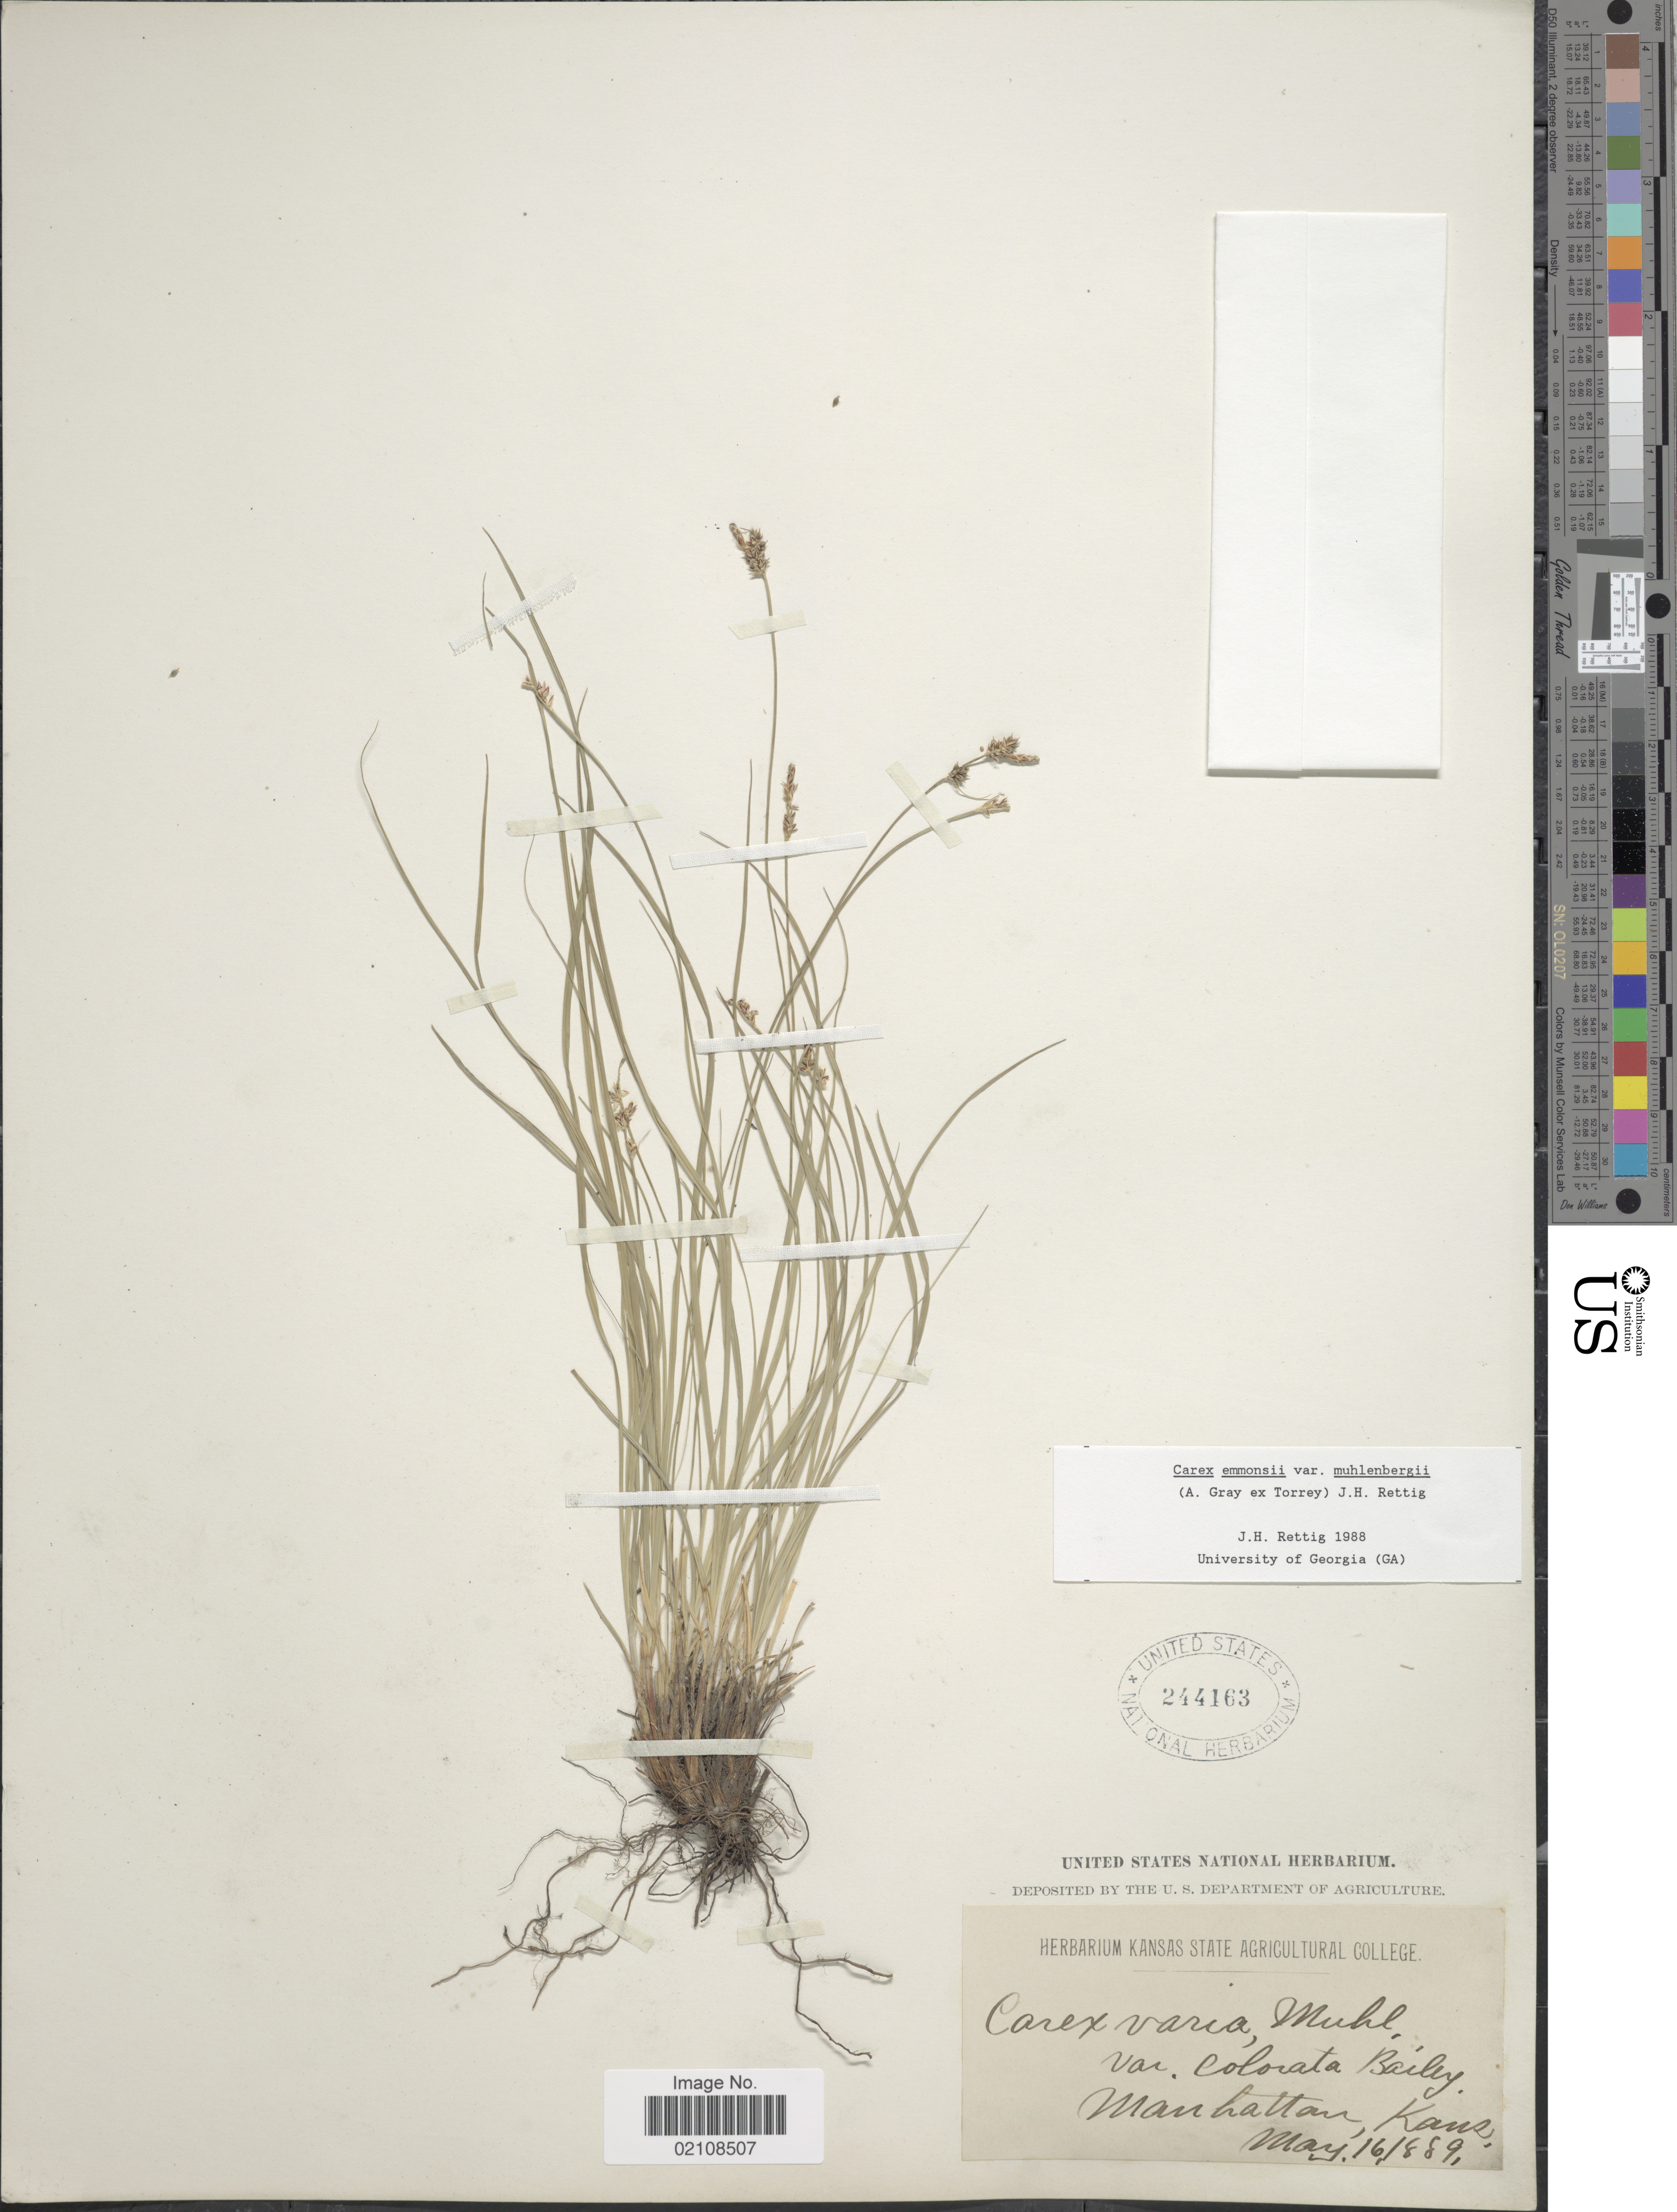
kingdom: Plantae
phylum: Tracheophyta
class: Liliopsida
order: Poales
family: Cyperaceae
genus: Carex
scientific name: Carex albicans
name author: Willd. ex Spreng.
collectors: ex herb. Kansas State Agricultural College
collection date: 1889-05-16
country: United States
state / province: Kansas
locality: Manhattan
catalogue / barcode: US 244163